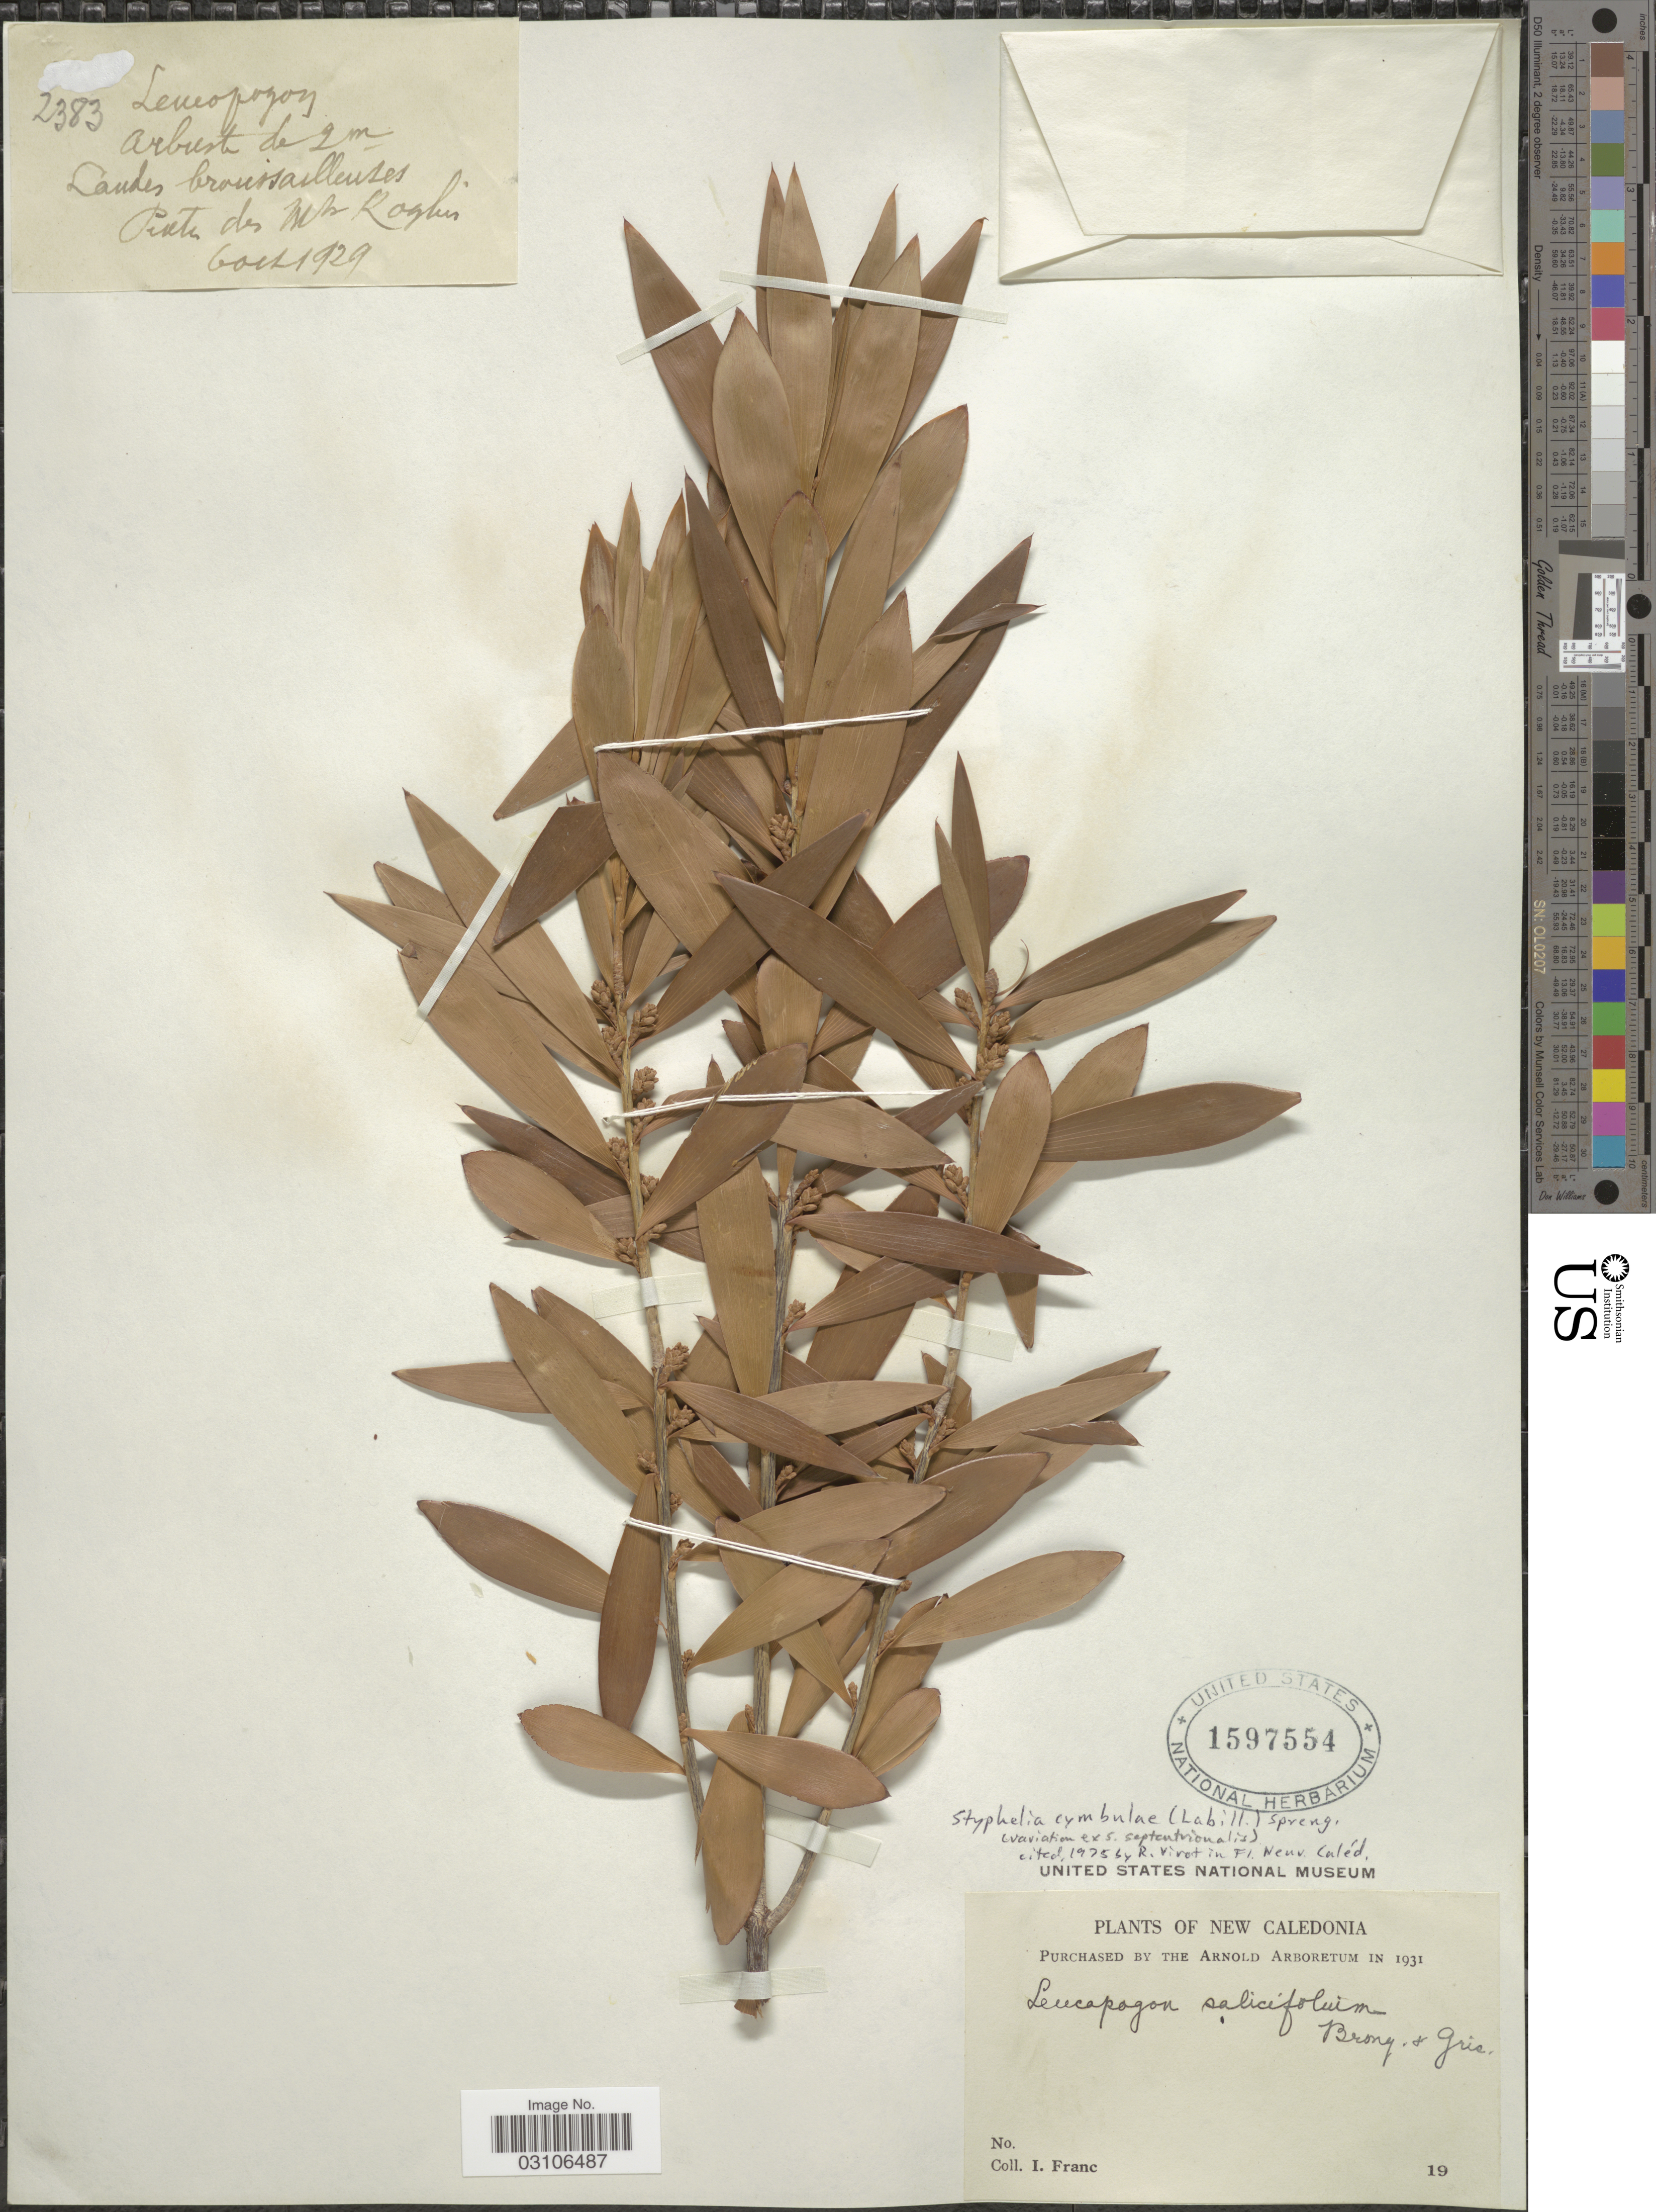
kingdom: Plantae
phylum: Tracheophyta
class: Magnoliopsida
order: Ericales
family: Ericaceae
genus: Styphelia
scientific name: Styphelia cymbulae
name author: (Labill.) Spreng.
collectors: I. Franc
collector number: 2383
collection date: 1929-08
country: New Caledonia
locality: Landes broussailleuses [illegible text] des Mt Koghis.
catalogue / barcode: US 1597554